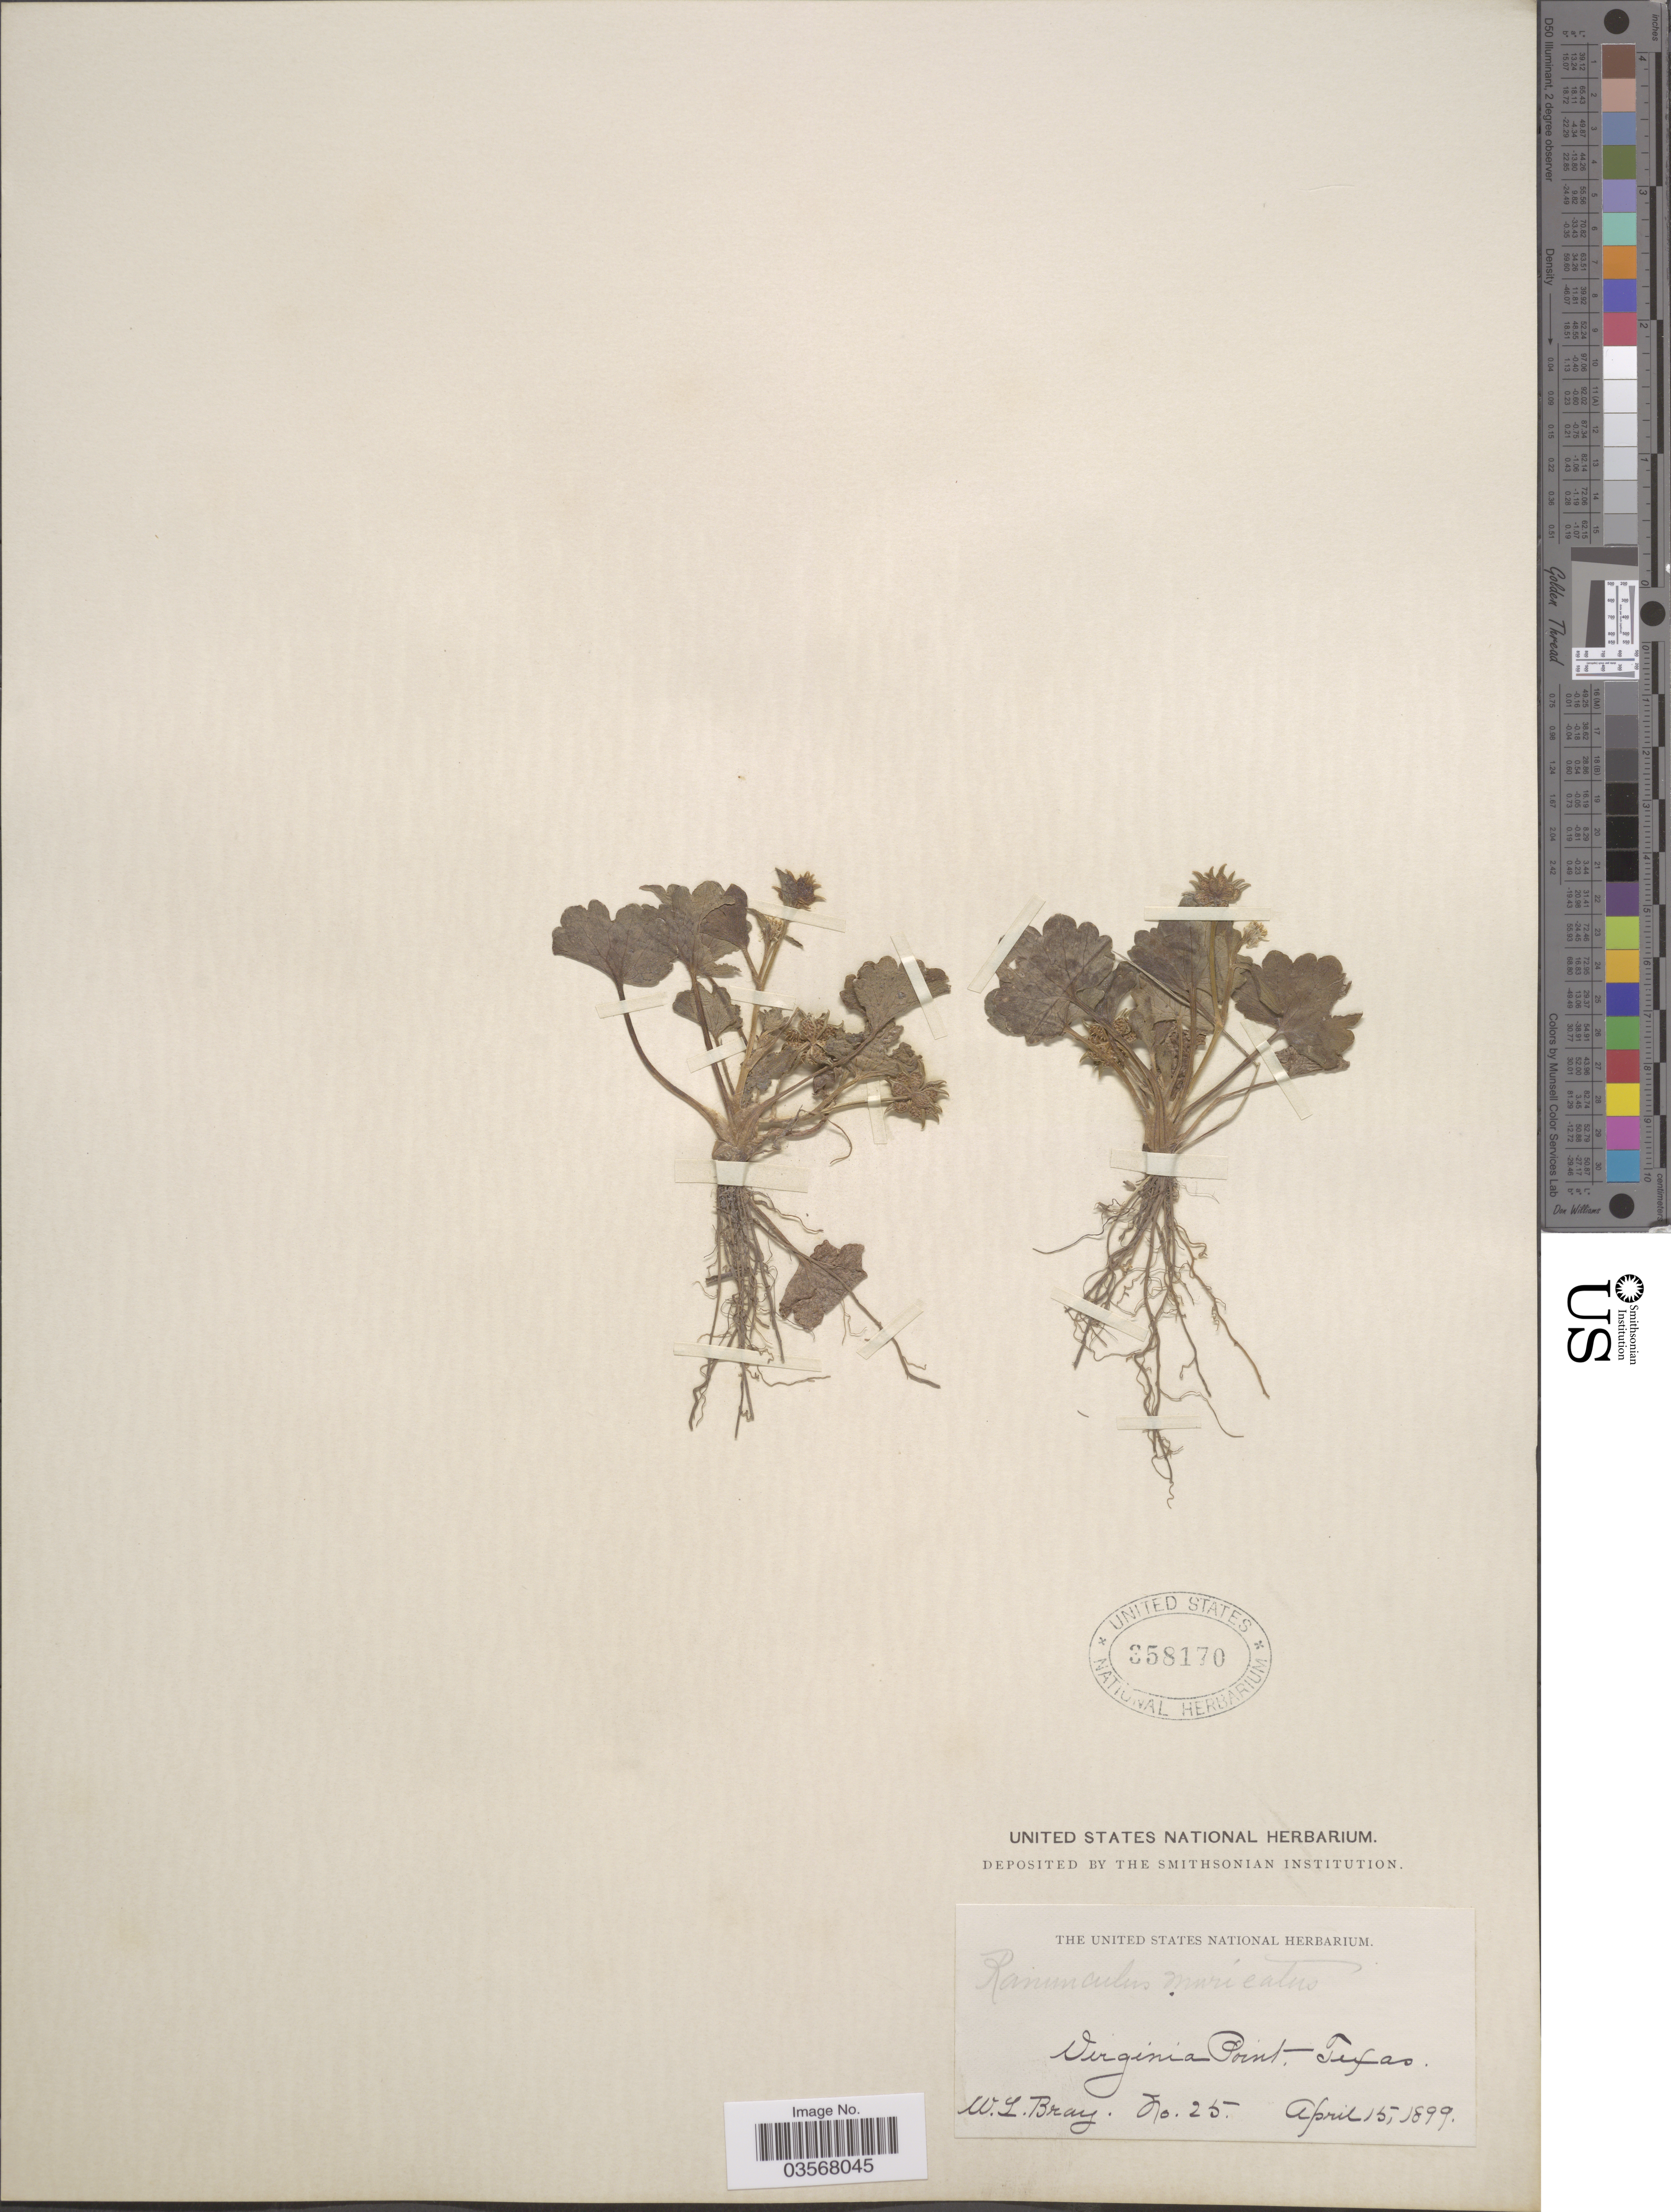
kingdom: Plantae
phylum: Tracheophyta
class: Magnoliopsida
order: Ranunculales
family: Ranunculaceae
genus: Ranunculus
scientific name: Ranunculus muricatus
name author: L.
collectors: W. L. Bray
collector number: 25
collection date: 1899-04-15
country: United States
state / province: Texas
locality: Virginia Point.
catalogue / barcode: US 358170